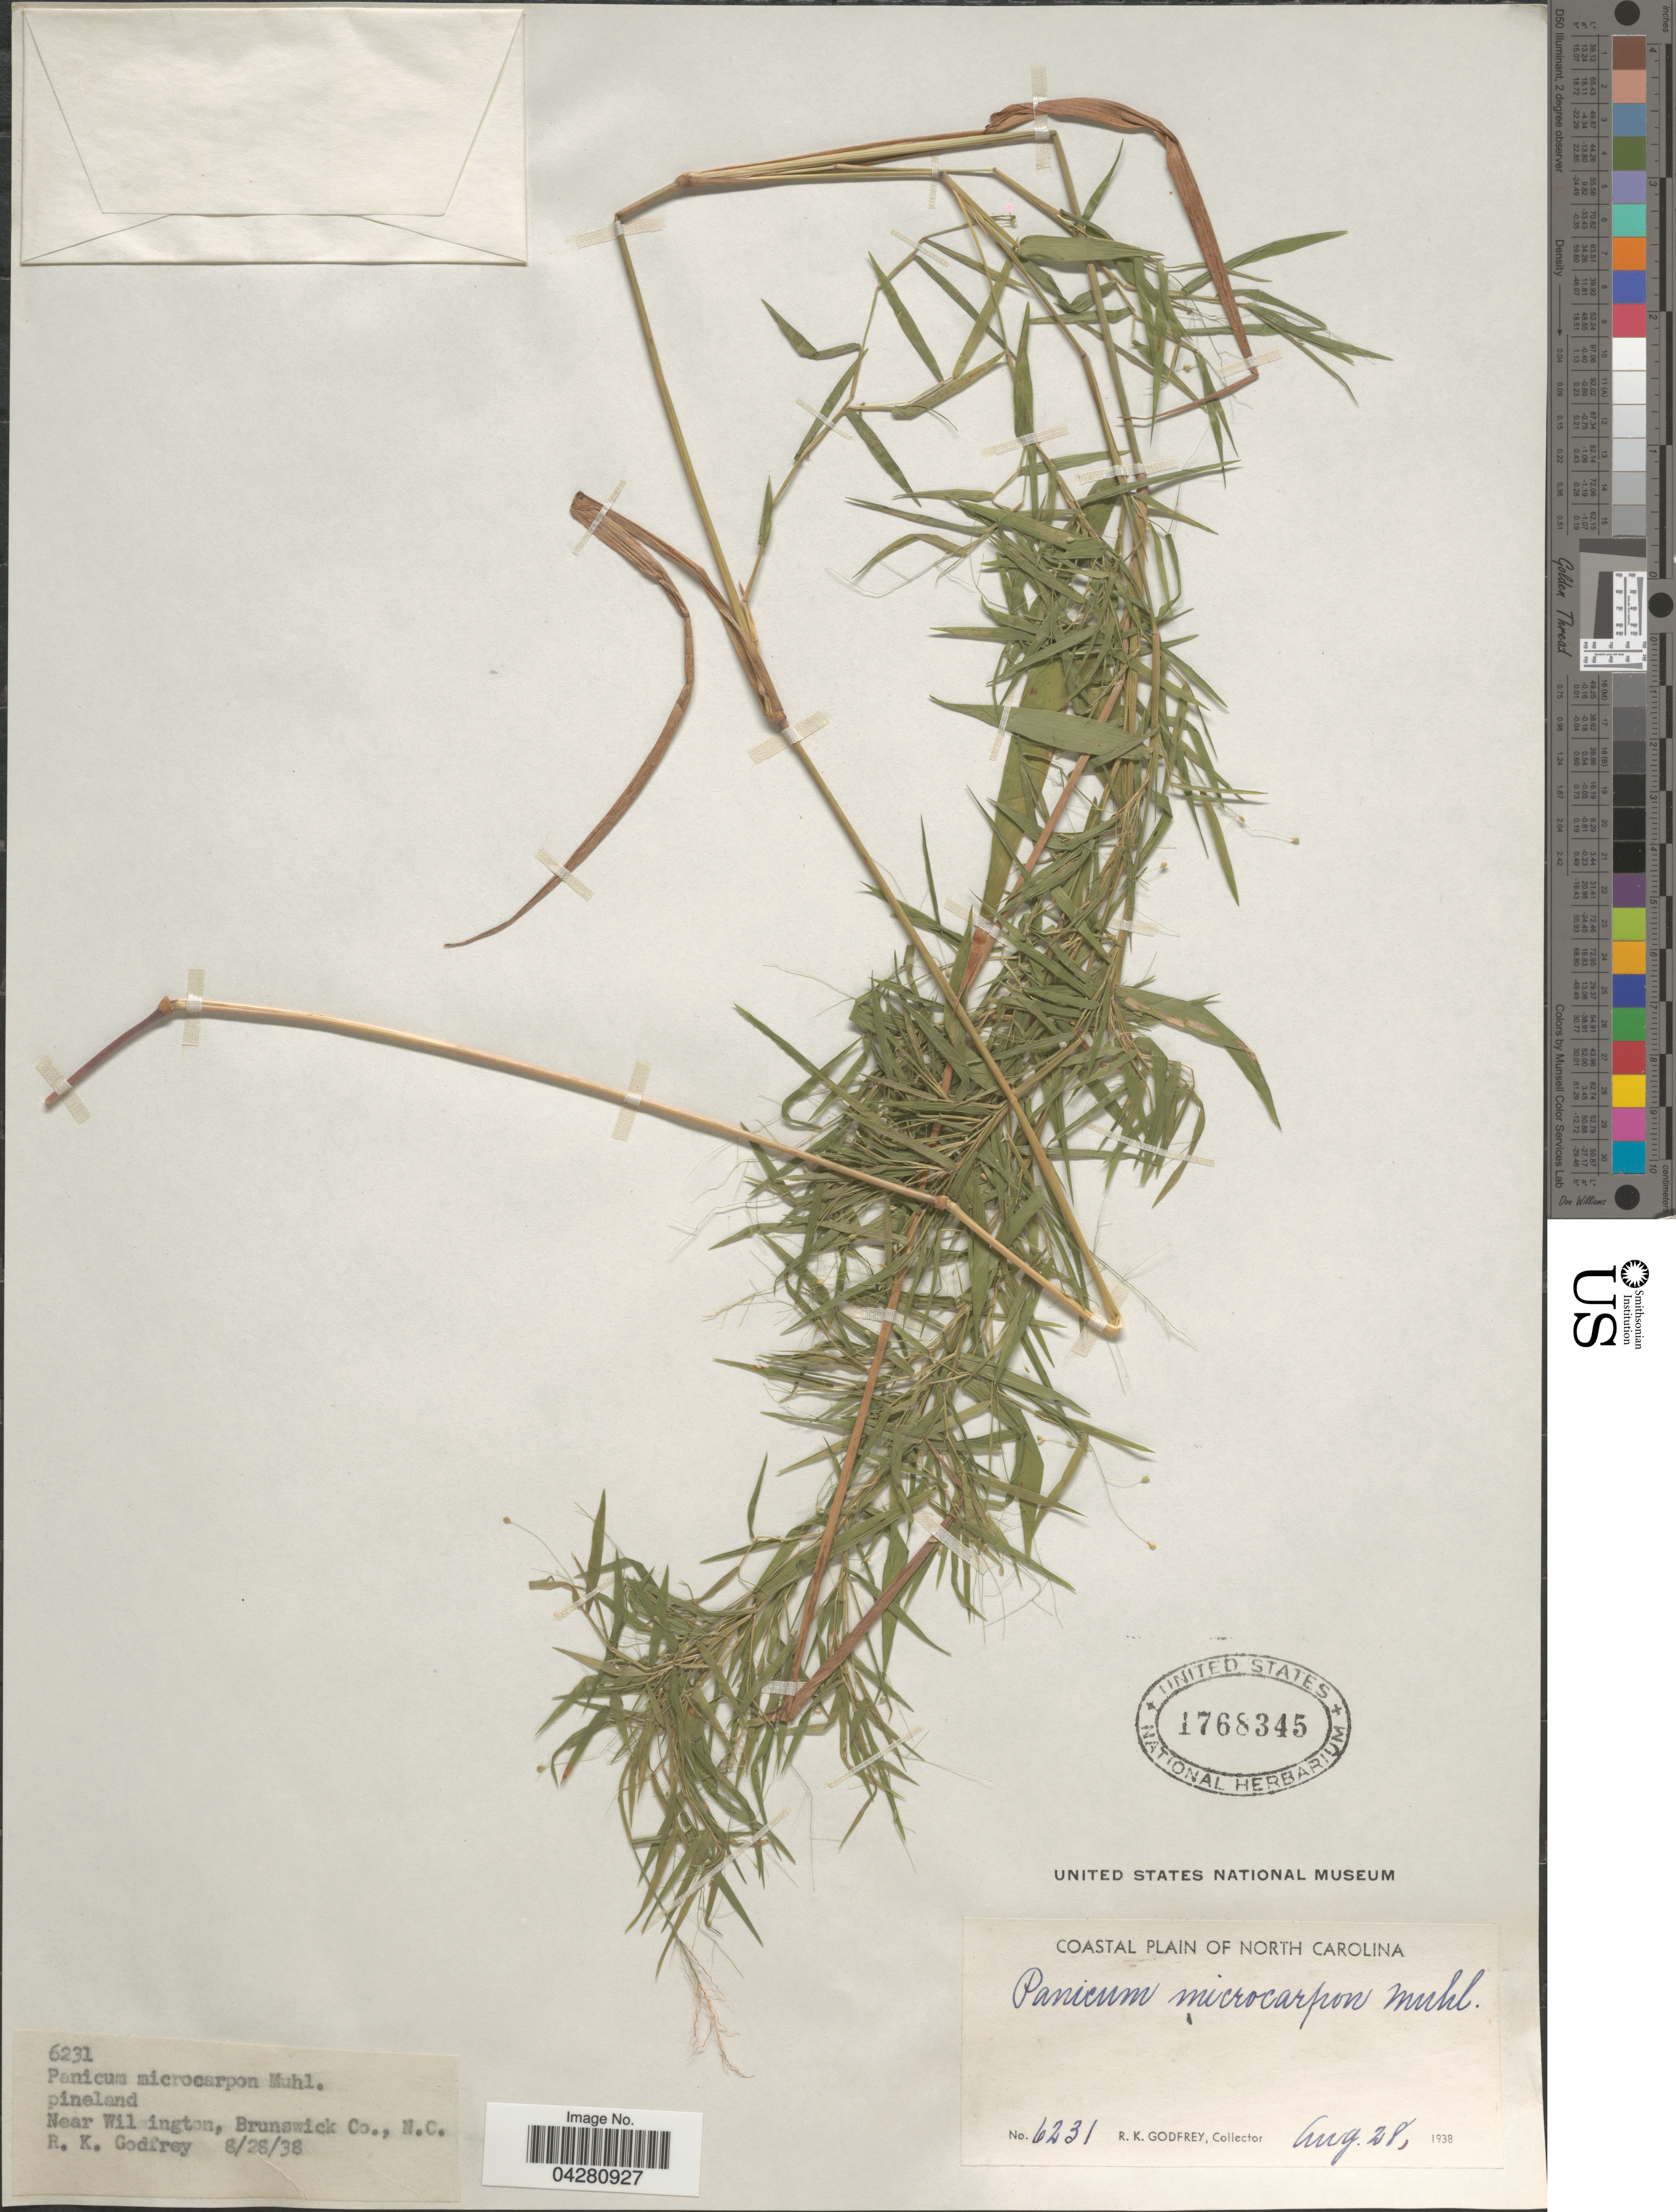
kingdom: Plantae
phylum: Tracheophyta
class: Liliopsida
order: Poales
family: Poaceae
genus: Dichanthelium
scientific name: Dichanthelium dichotomum var. dichotomum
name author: (L.) Gould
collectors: R. K. Godfrey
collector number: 6231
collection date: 1938-08-28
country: United States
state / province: North Carolina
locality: Coastal Plain of North Carolina. Pineland. Near Wilmington, Brunswick Co.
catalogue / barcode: US 1768345